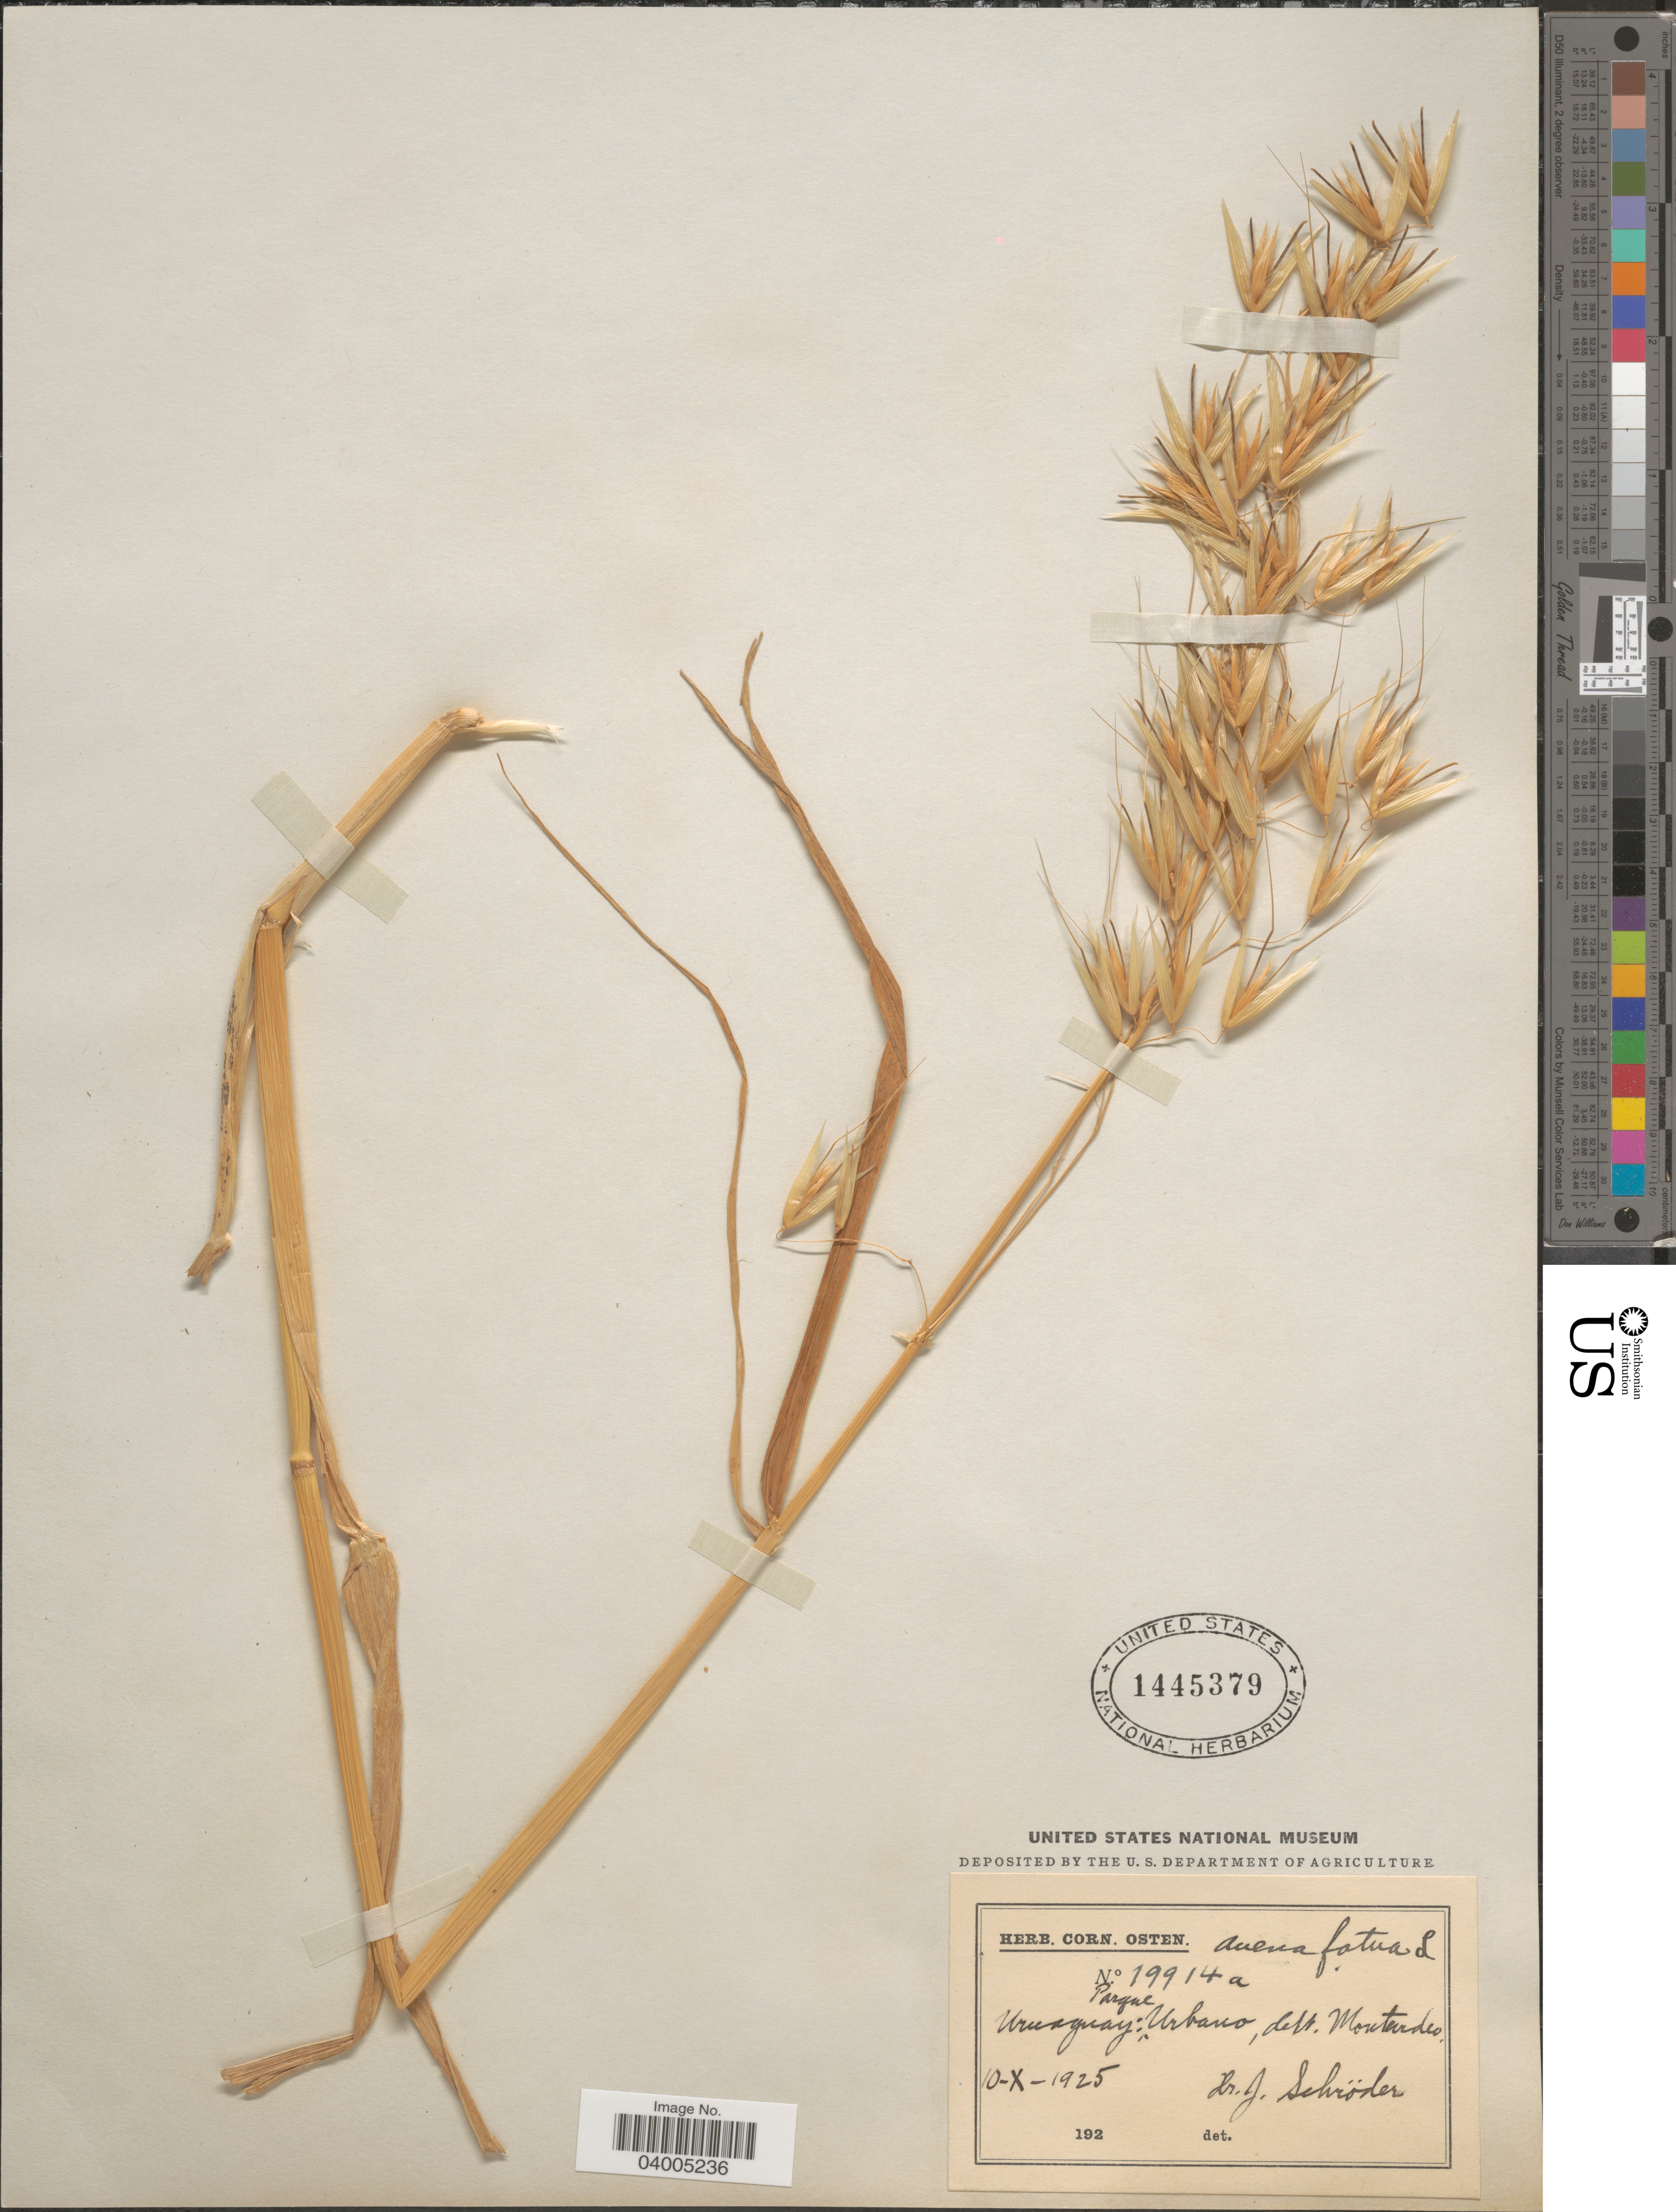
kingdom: Plantae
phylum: Tracheophyta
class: Liliopsida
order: Poales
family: Poaceae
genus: Avena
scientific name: Avena fatua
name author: L.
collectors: J. Schröder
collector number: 19914 a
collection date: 1925-10-10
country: Uruguay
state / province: Montevideo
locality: Urbano, dept. Montevideo.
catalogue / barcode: US 1445379